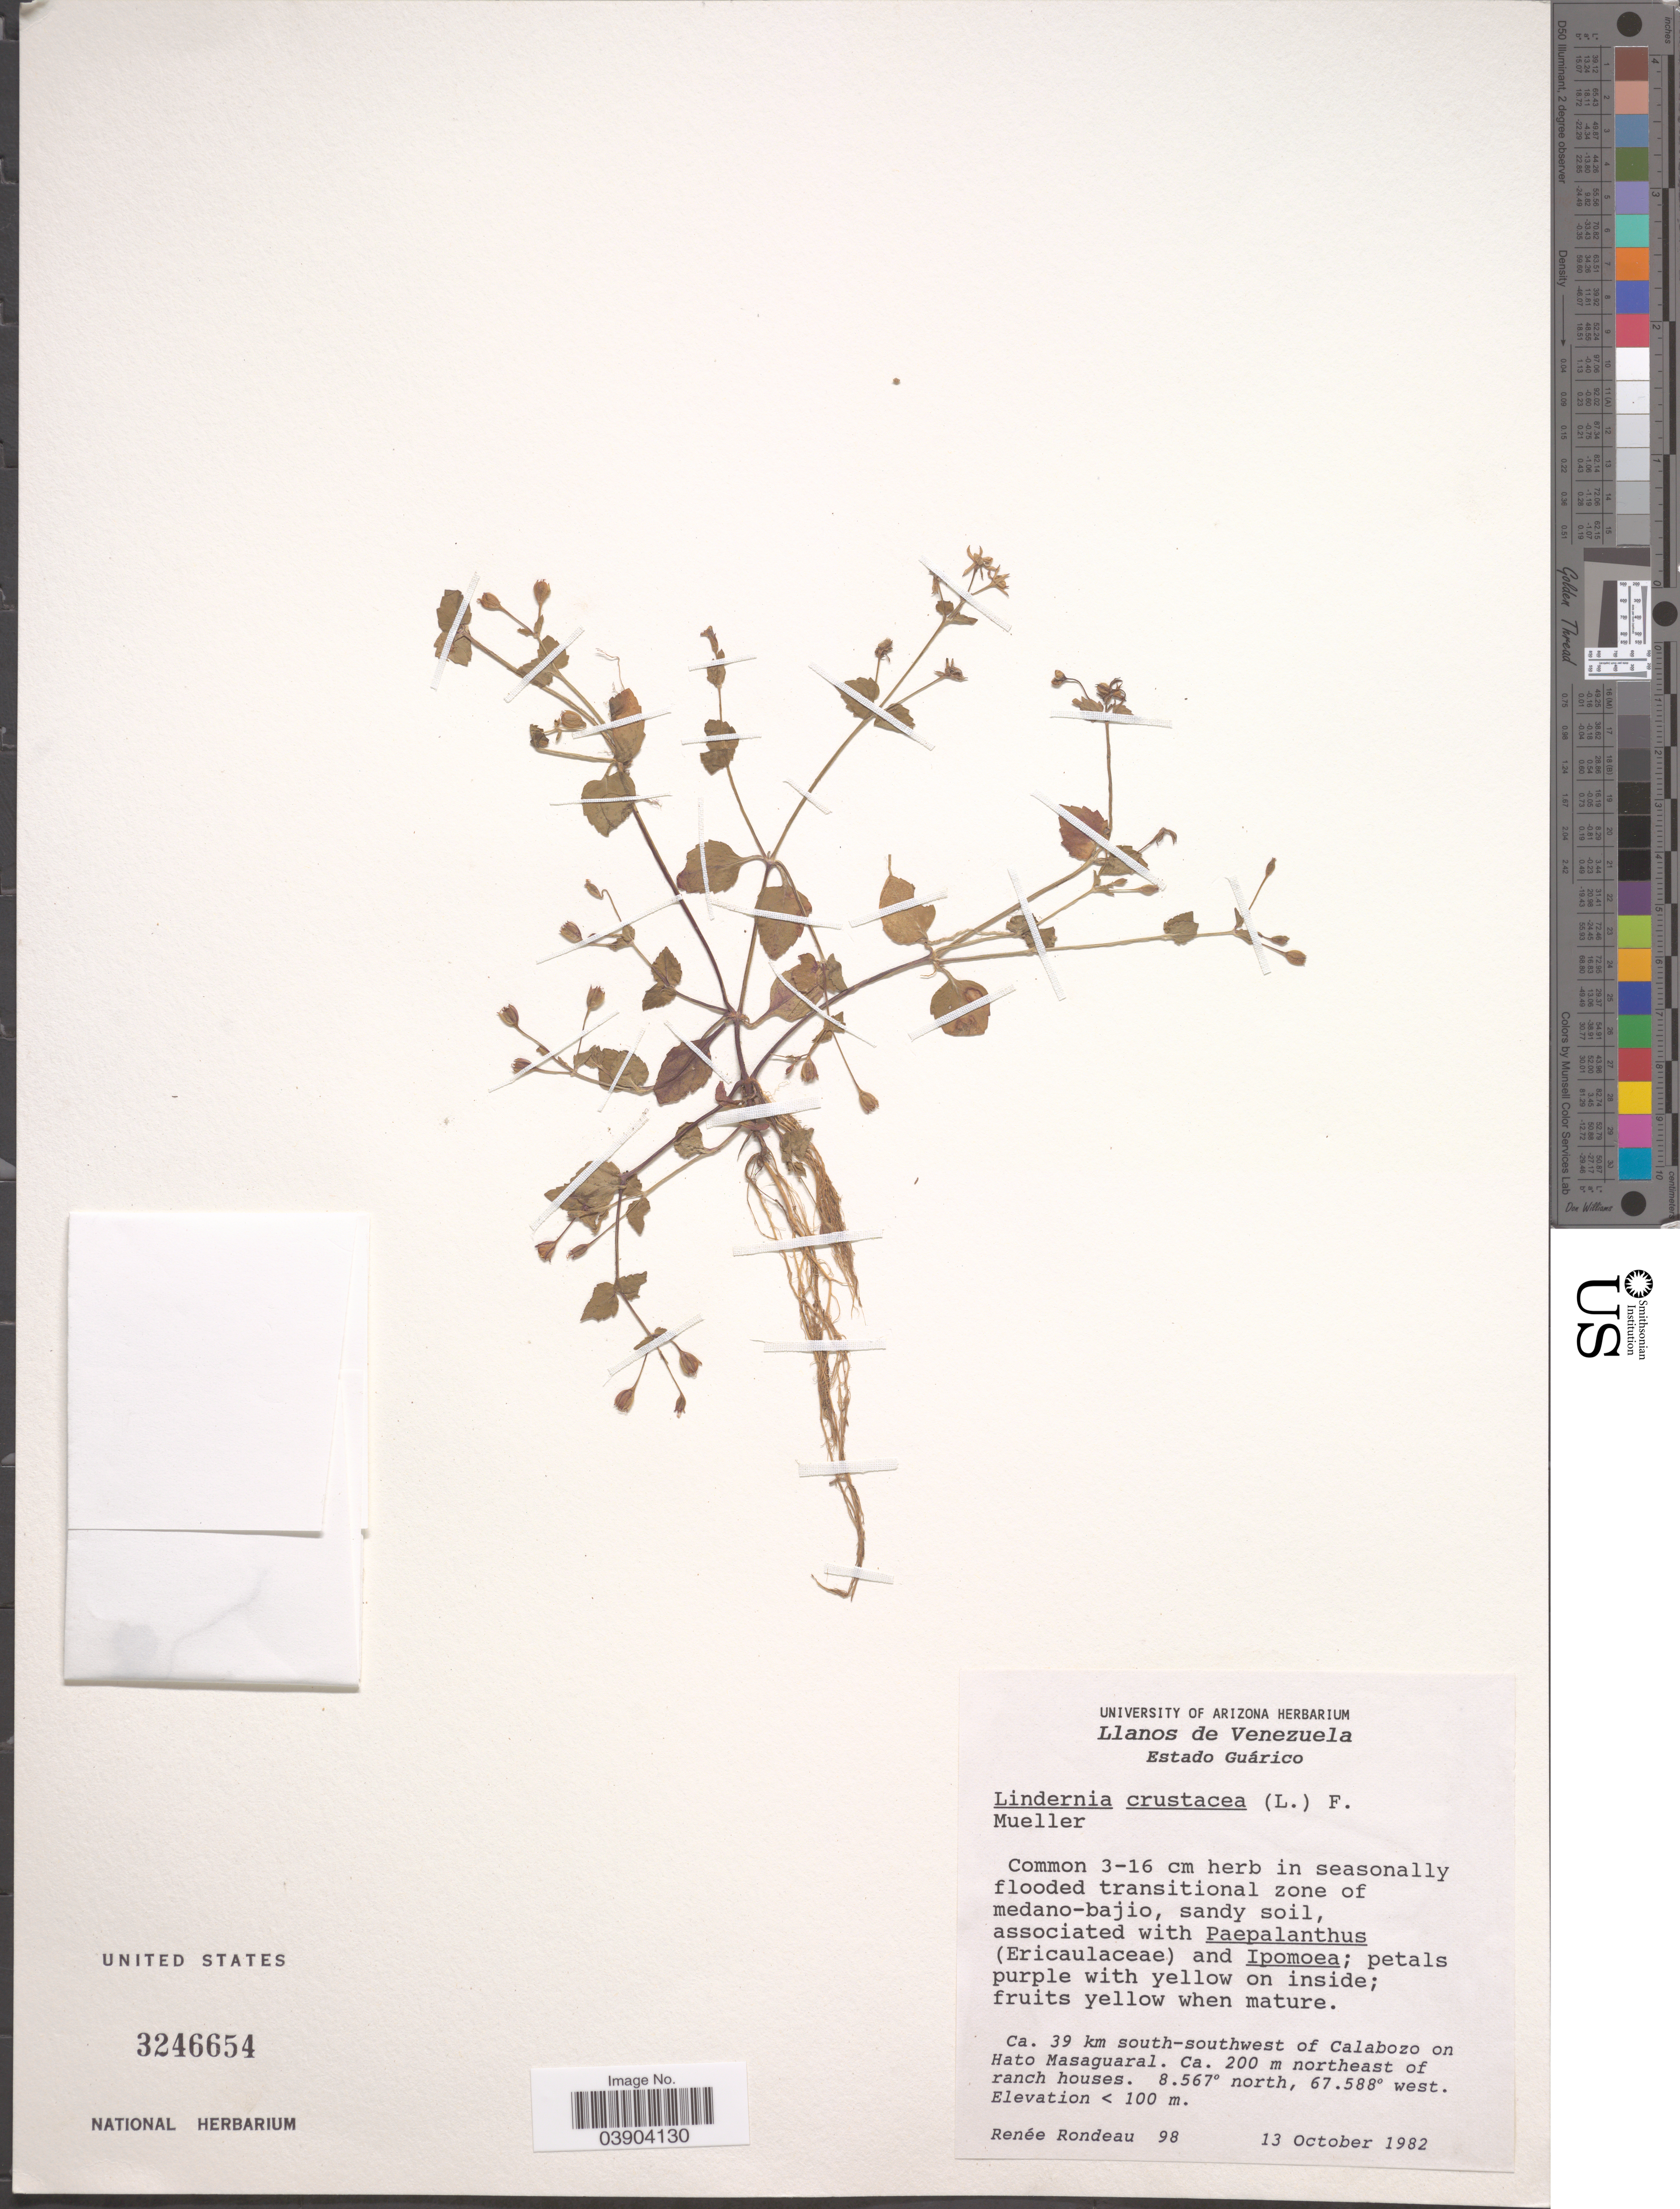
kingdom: Plantae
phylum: Tracheophyta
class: Magnoliopsida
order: Lamiales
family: Linderniaceae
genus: Lindernia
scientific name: Lindernia crustacea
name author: (L.) F. Muell.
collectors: R. Rondeau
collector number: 98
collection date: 1982-10-13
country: Venezuela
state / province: Guarico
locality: Ca. 39 km south-southwest of Calabozo on Hato Masaguaral. Ca. 200 m northeast of ranch houses.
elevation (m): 100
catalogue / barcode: US 3246654